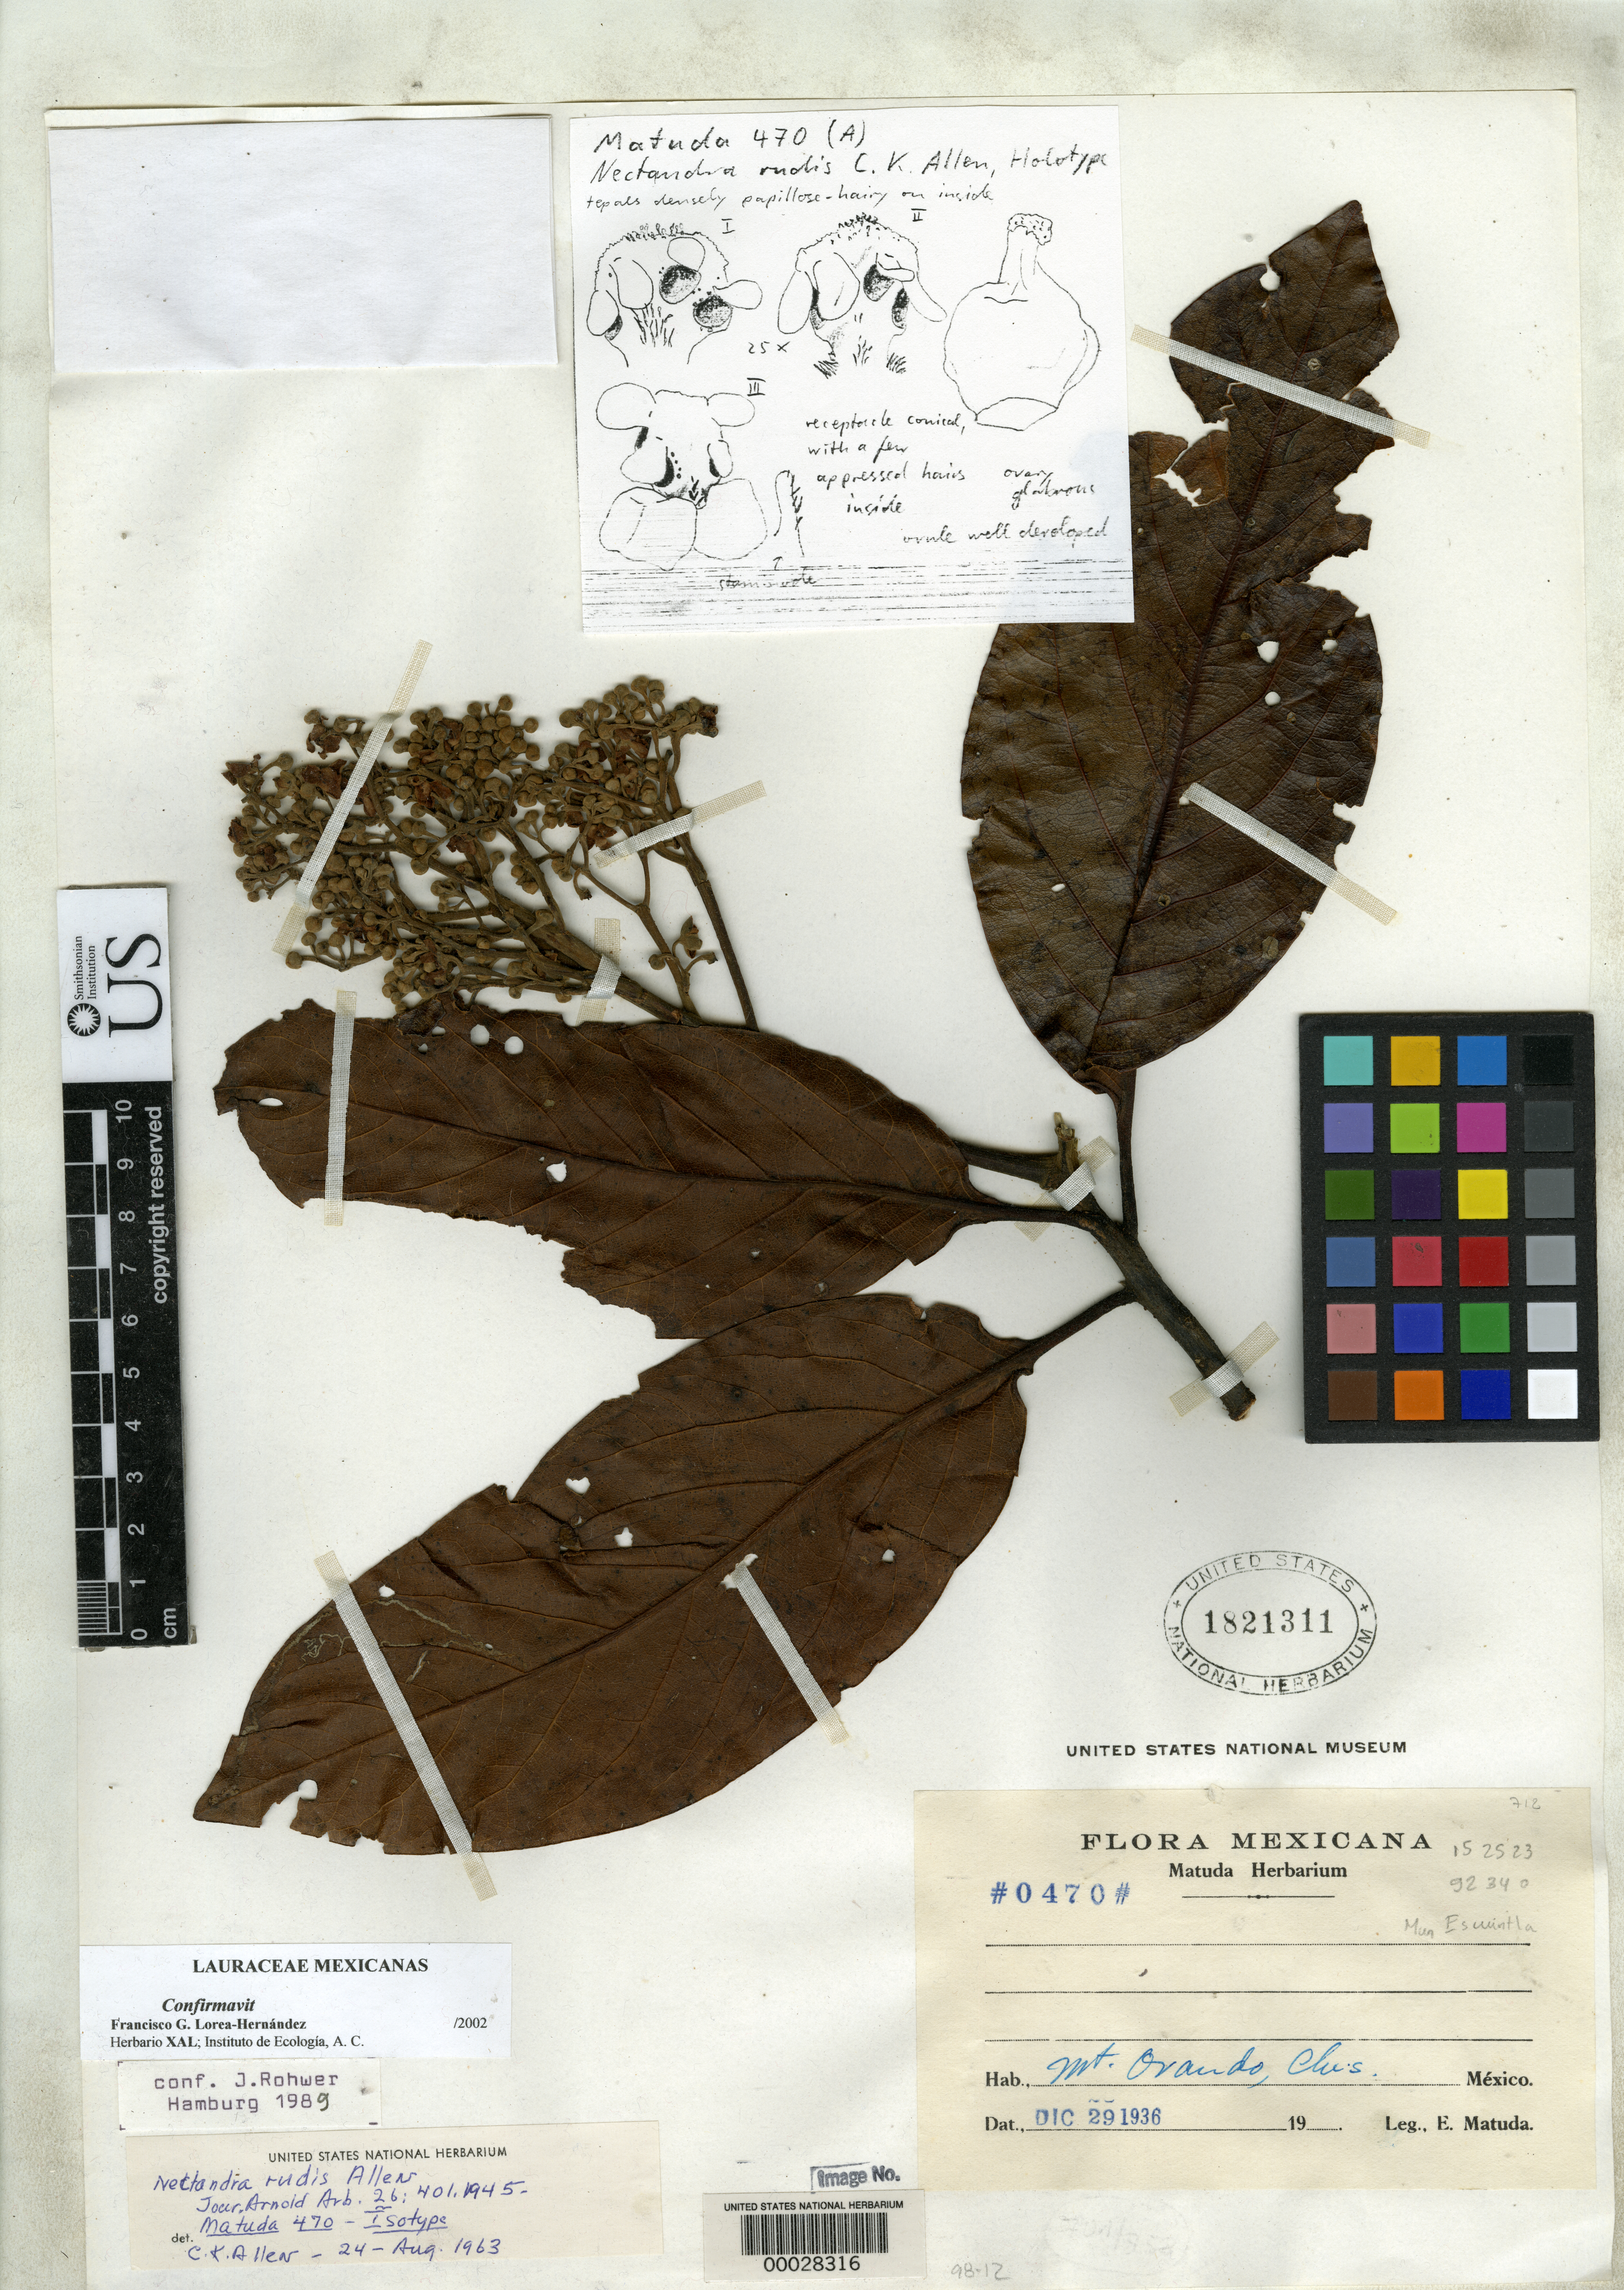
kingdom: Plantae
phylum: Tracheophyta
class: Magnoliopsida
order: Laurales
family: Lauraceae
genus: Nectandra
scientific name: Nectandra rudis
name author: C.K. Allen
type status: Isotype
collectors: E. Matuda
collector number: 470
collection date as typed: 29 Dec 1936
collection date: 1936-12-29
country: Mexico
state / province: Chiapas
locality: Mount Ovando.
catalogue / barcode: US 1821311